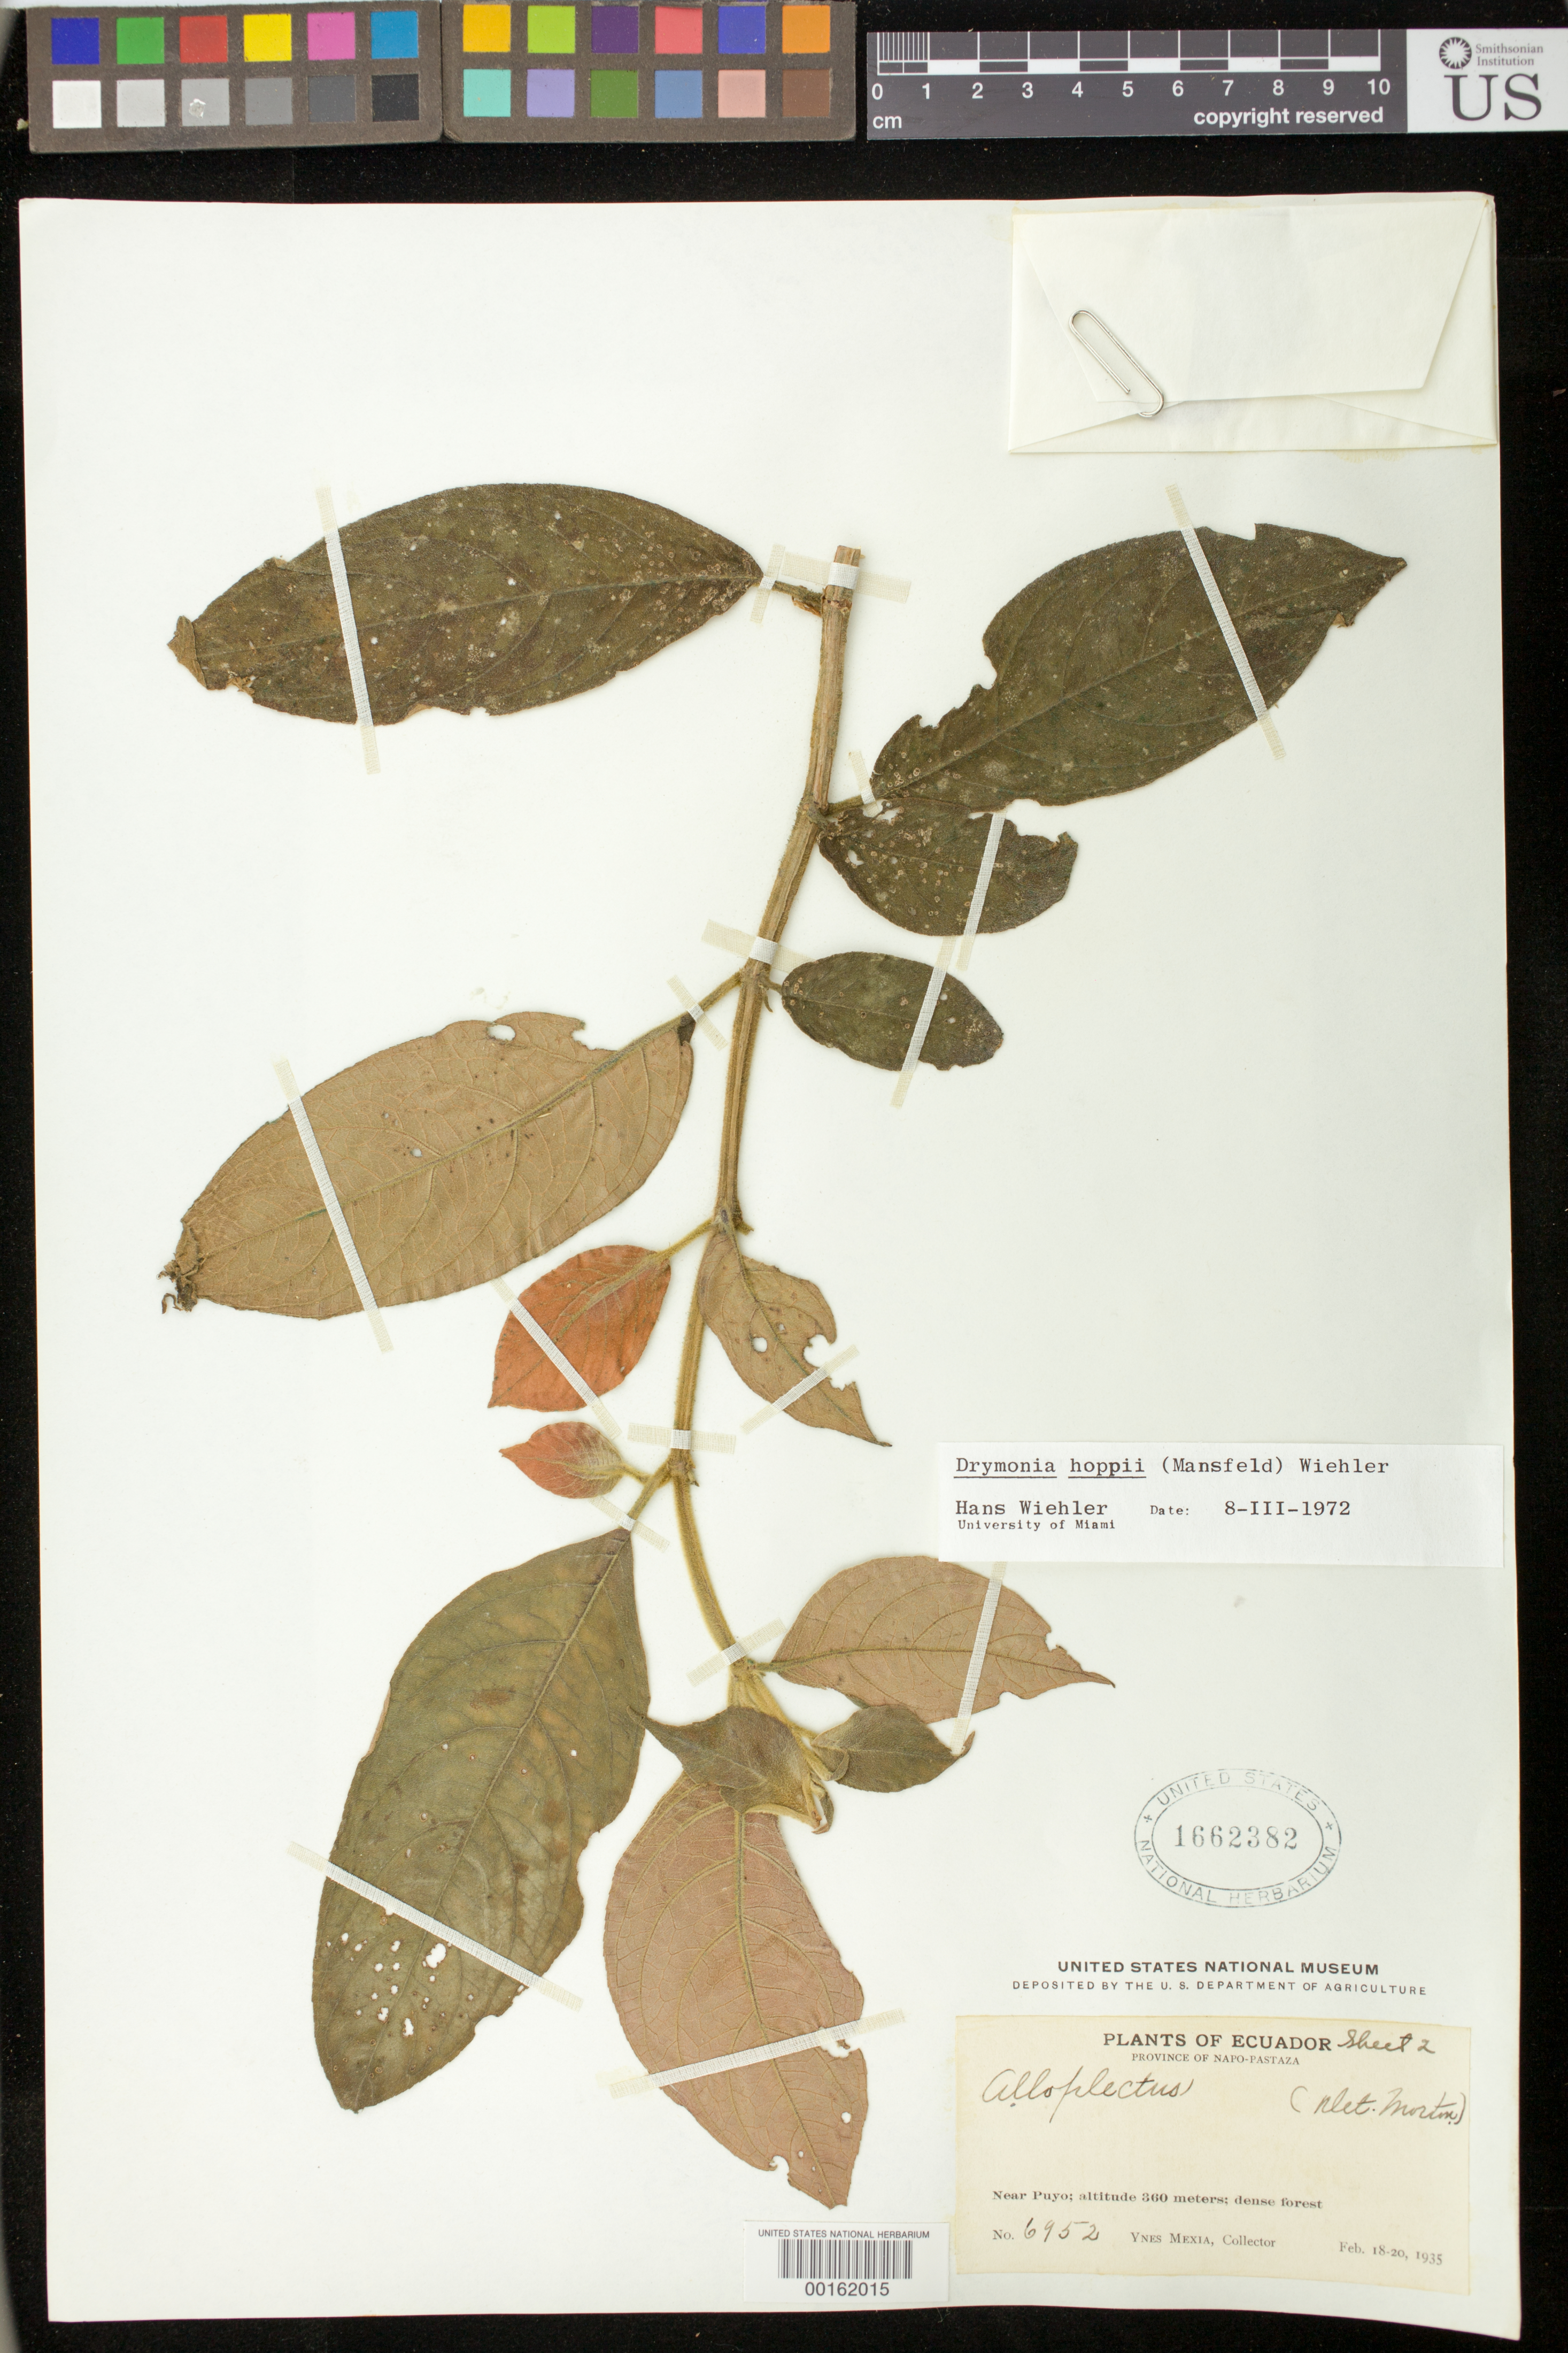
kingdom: Plantae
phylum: Tracheophyta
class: Magnoliopsida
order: Lamiales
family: Gesneriaceae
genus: Drymonia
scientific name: Drymonia hoppii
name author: (Mansf.) Wiehler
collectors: Y. Mexia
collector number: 6952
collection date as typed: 20 Feb 1935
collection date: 1935-02-20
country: Ecuador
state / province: Napo / Pastaza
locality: Near Puyo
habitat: Clearing in forest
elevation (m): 400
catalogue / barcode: US 1662382